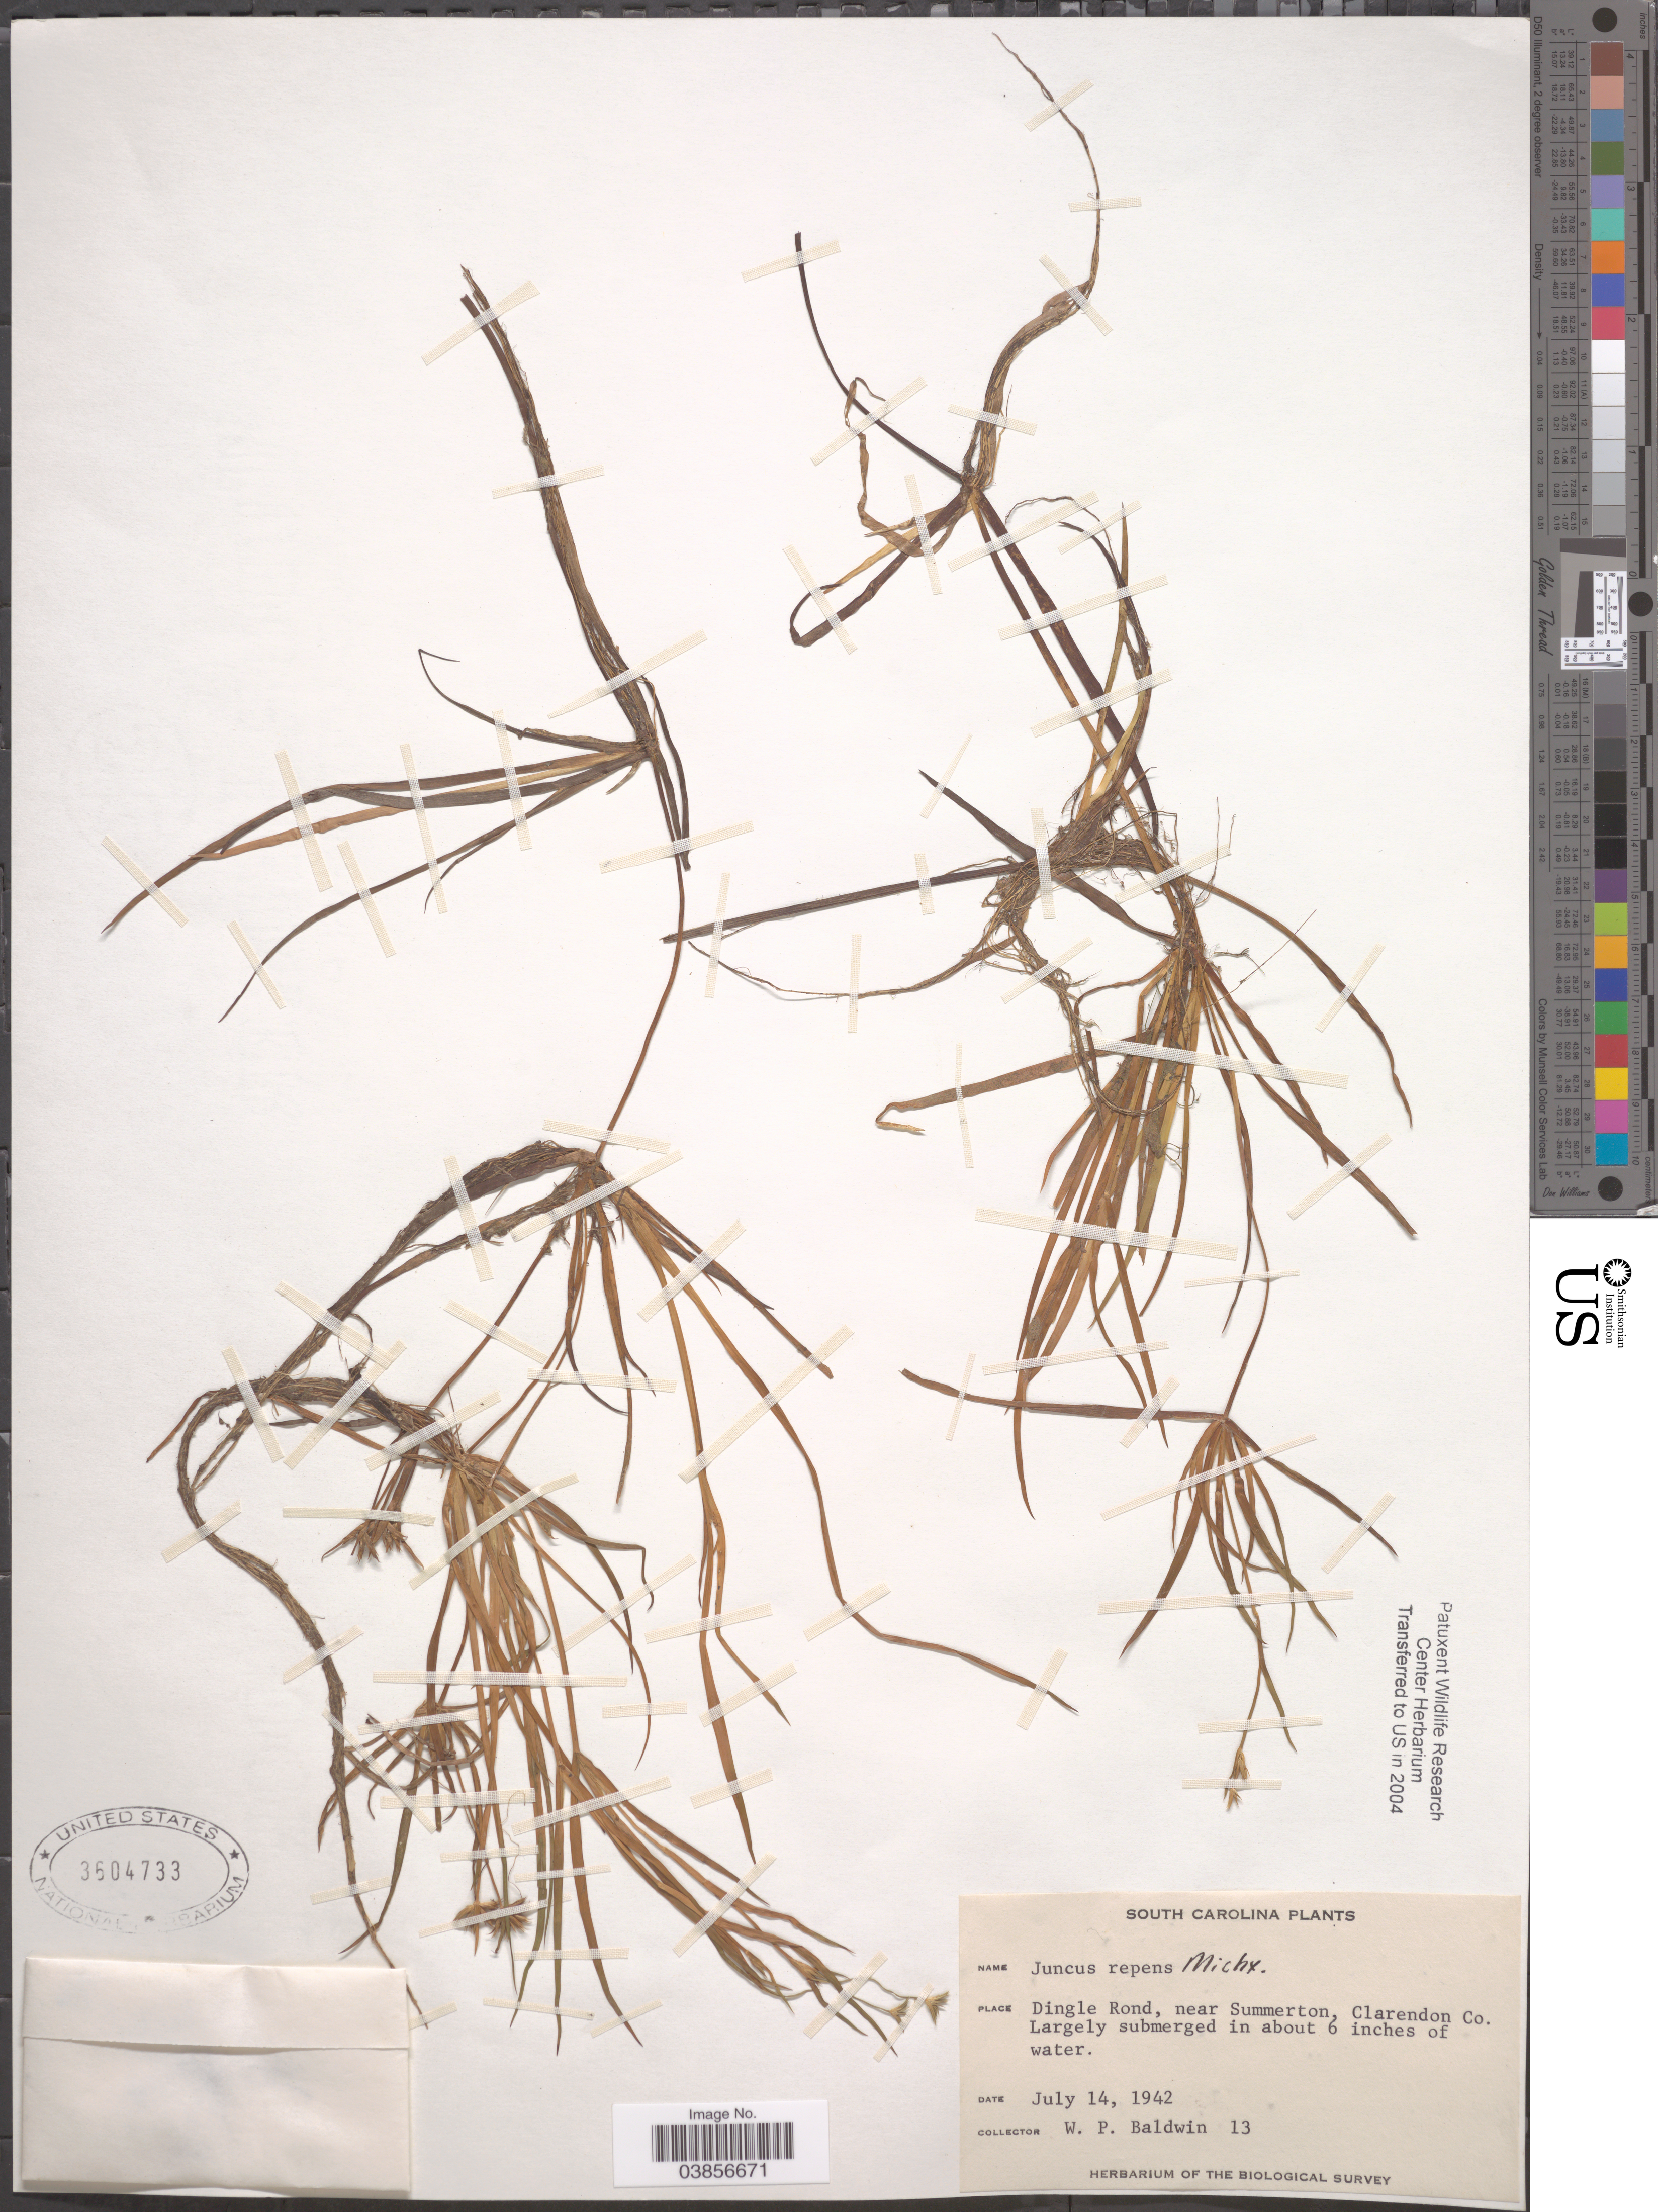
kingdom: Plantae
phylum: Tracheophyta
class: Liliopsida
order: Poales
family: Juncaceae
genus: Juncus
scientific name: Juncus repens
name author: Michx.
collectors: W. Baldwin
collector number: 13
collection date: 1942-07-14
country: United States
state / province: South Carolina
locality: Dingle Rond, near Summerton, Clarendon Co.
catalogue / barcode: US 3604733